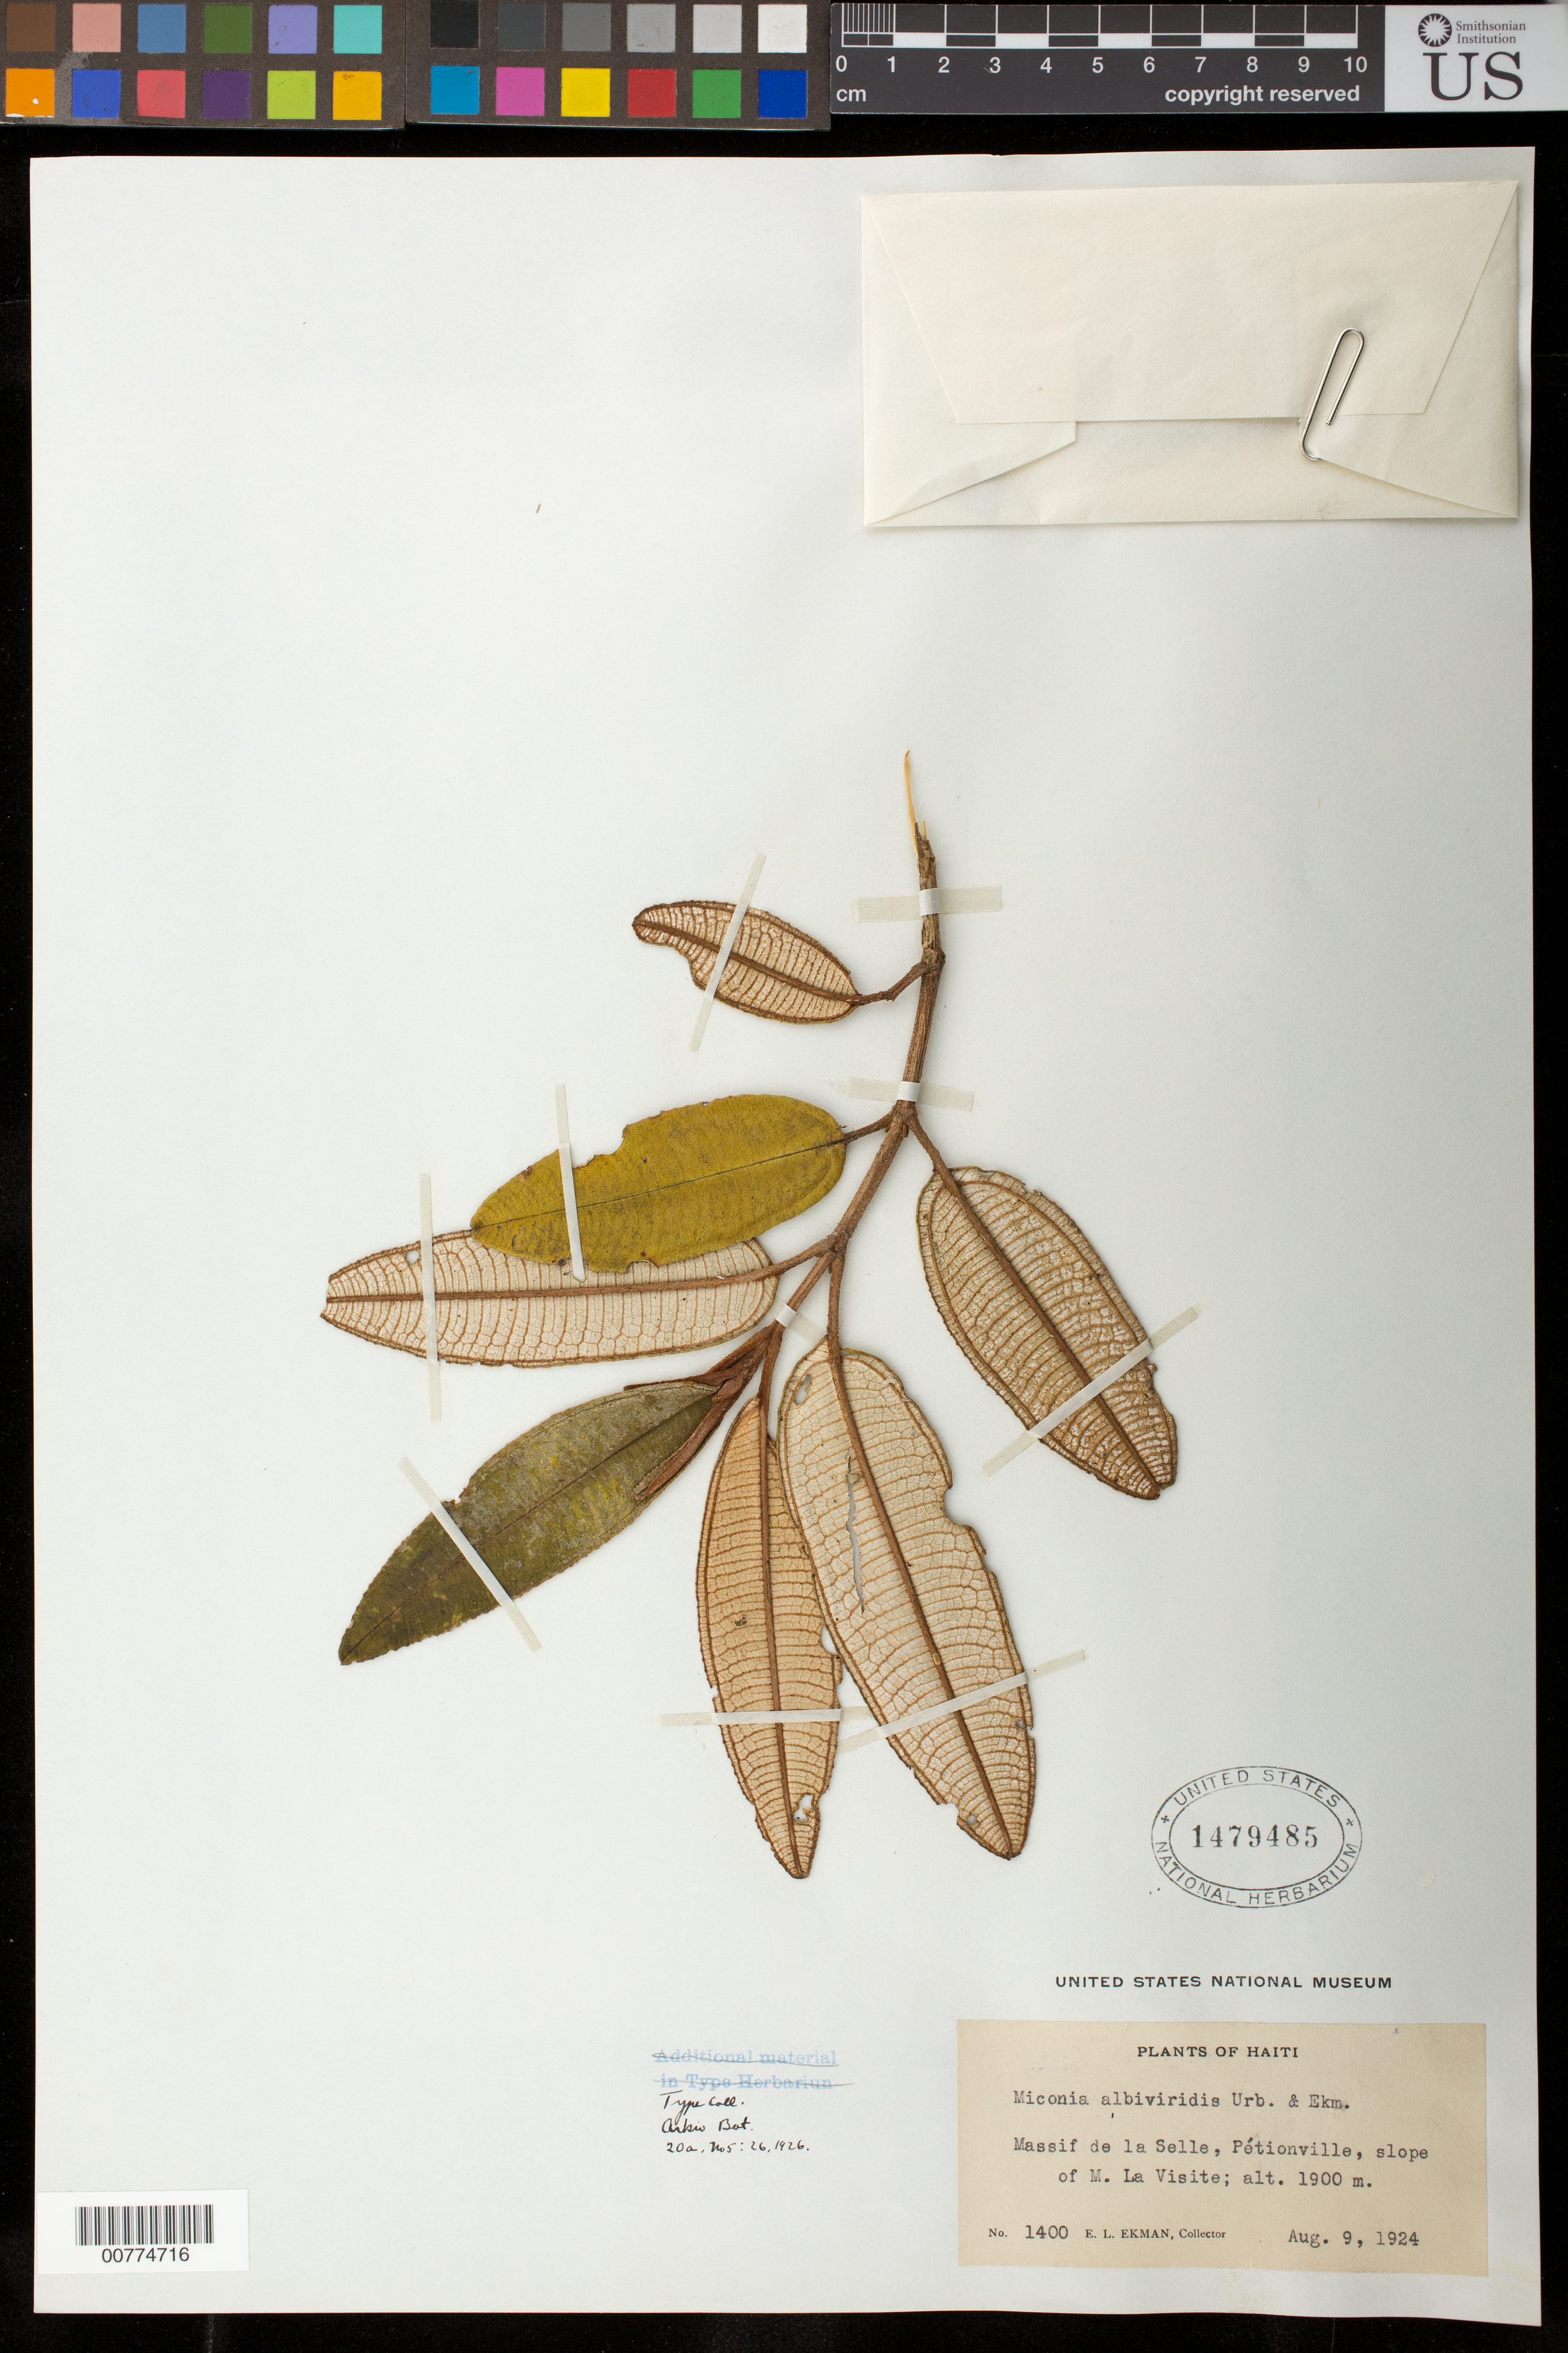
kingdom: Plantae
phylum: Tracheophyta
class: Magnoliopsida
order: Myrtales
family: Melastomataceae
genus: Miconia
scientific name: Miconia albiviridis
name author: Urb. & Ekman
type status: Isotype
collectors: E. L. Ekman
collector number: H 1400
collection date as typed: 09 Aug 1924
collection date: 1924-08-09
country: Haiti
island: Hispaniola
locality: Massif de la Selle, Pétionville, M. La Visite.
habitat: Slope of mountain.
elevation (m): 1900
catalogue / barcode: US 1479485